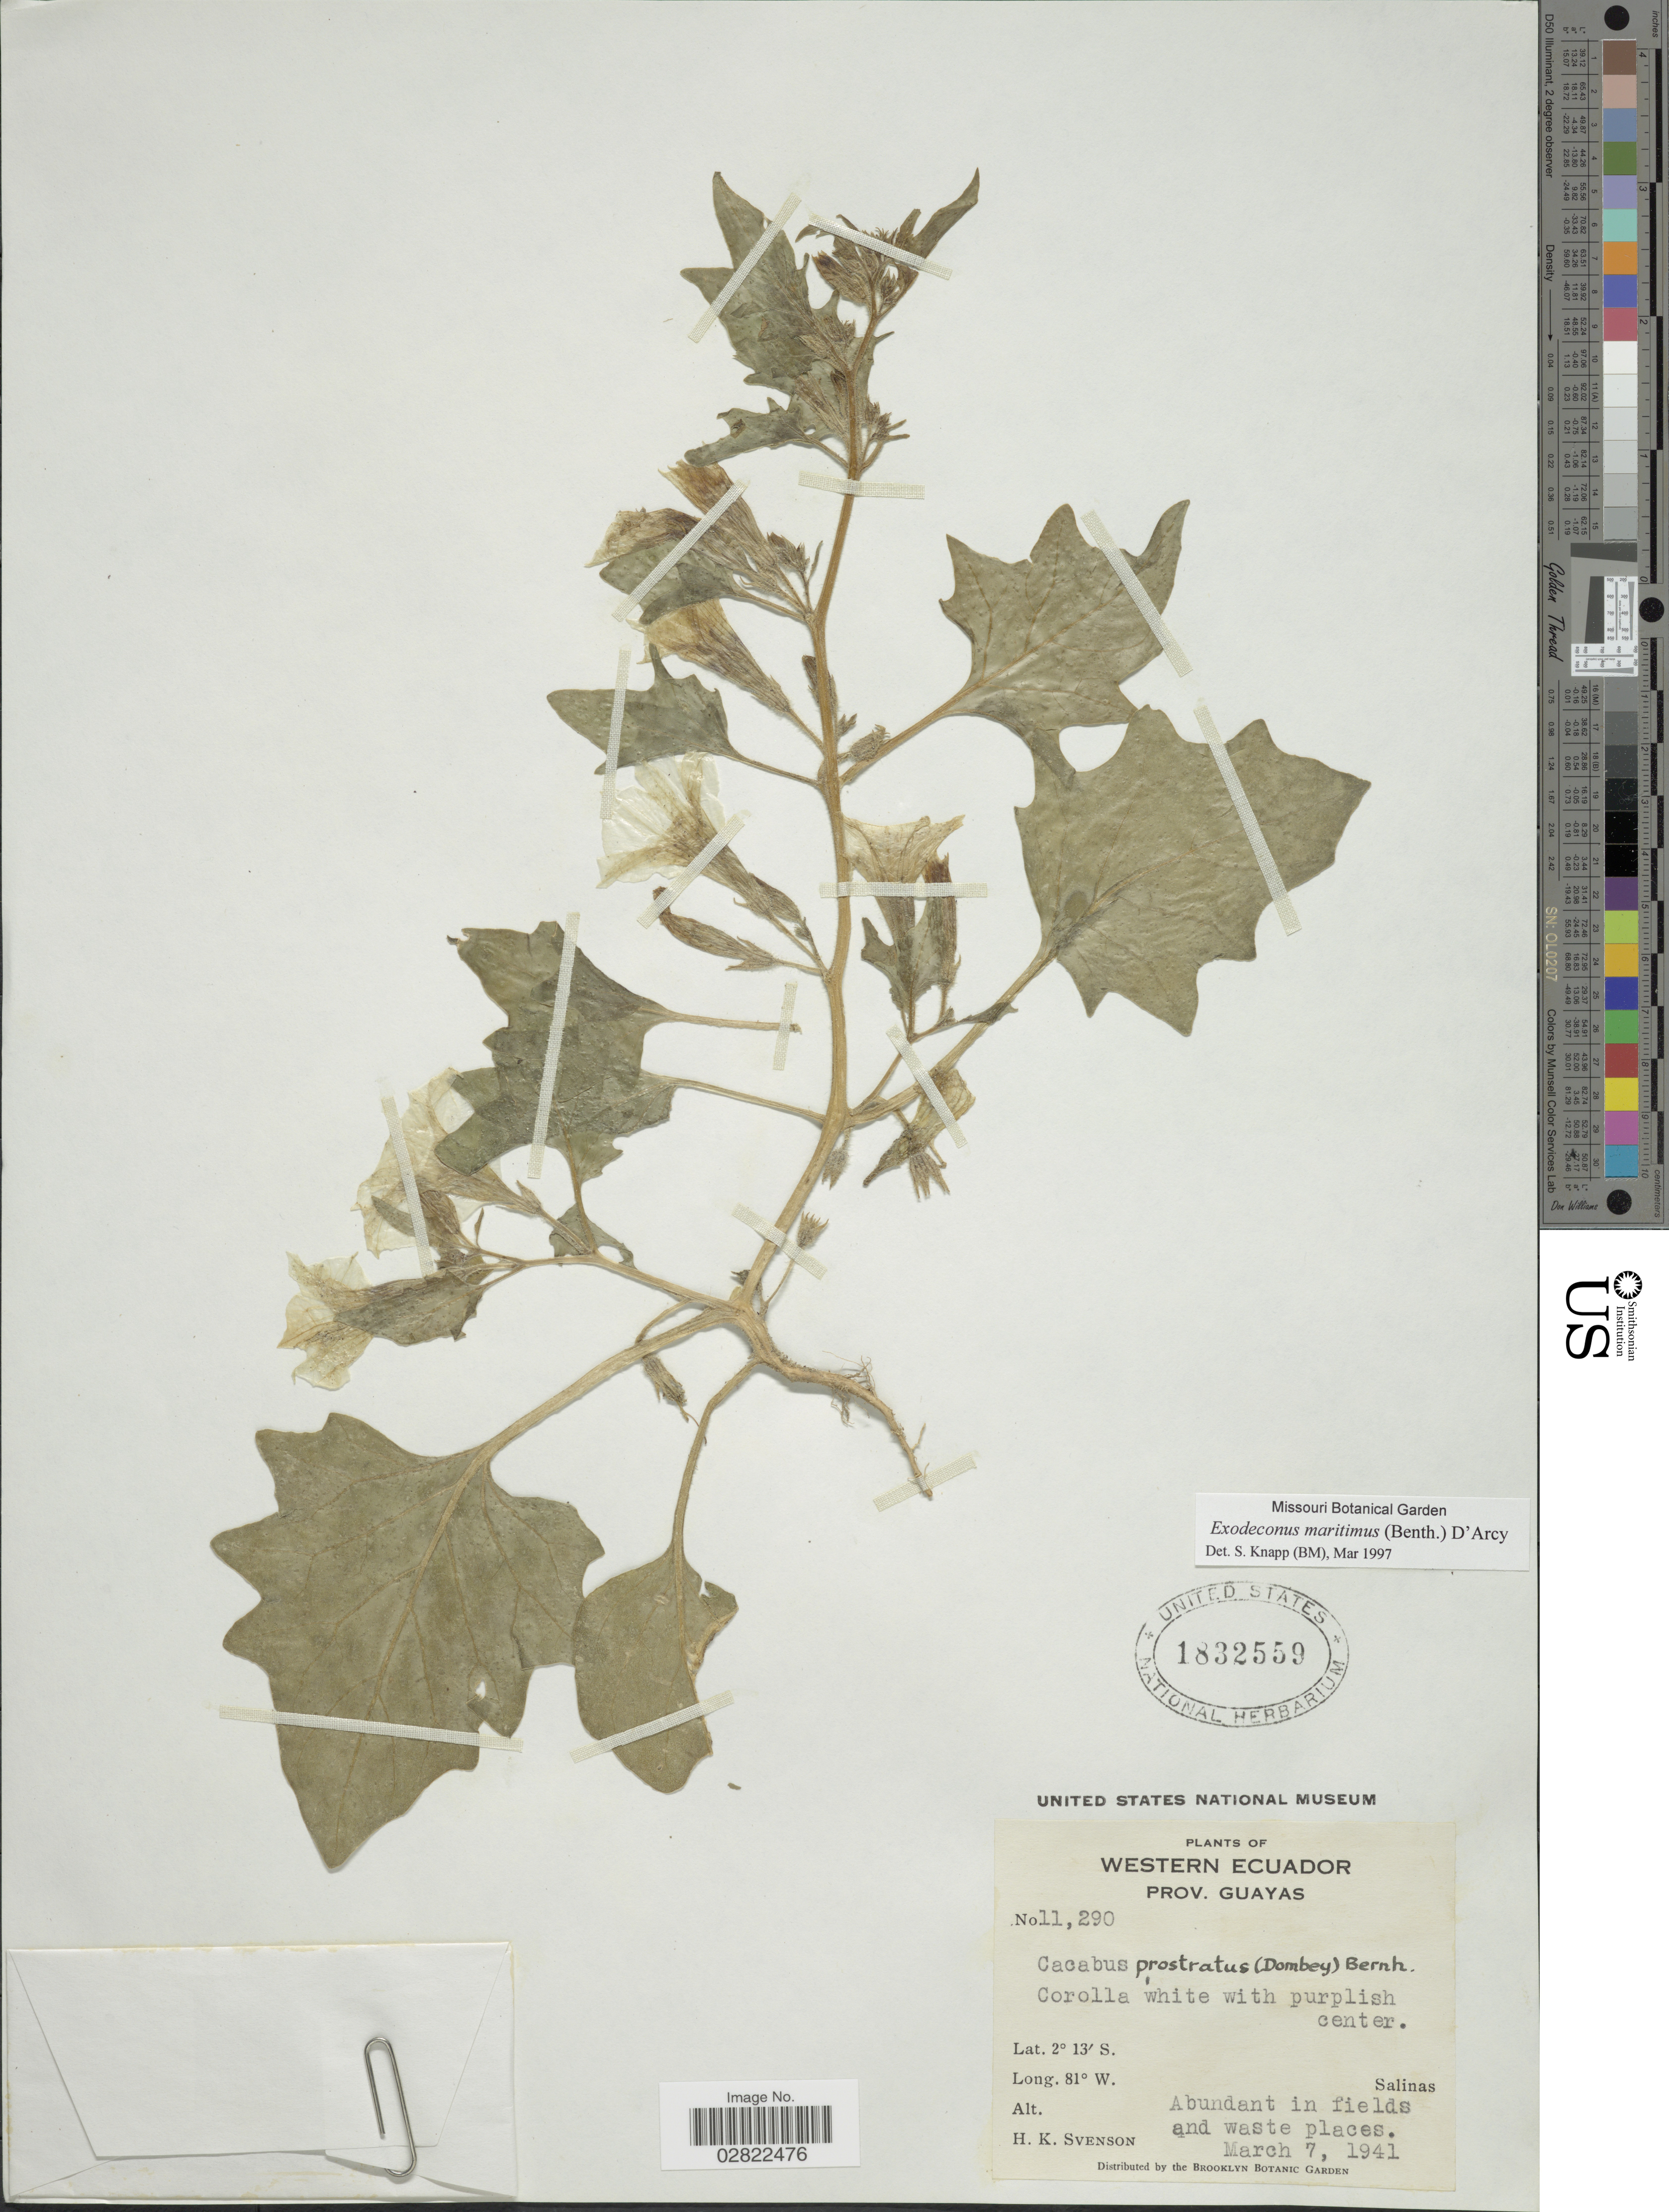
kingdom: Plantae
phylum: Tracheophyta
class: Magnoliopsida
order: Solanales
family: Solanaceae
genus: Exodeconus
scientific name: Exodeconus maritimus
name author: (Benth.) D'Arcy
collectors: H. K. Svenson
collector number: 11290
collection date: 1941-03-07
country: Ecuador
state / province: Guayas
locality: Western Ecuador, Prov. Guayas, Salinas.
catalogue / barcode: US 1832559